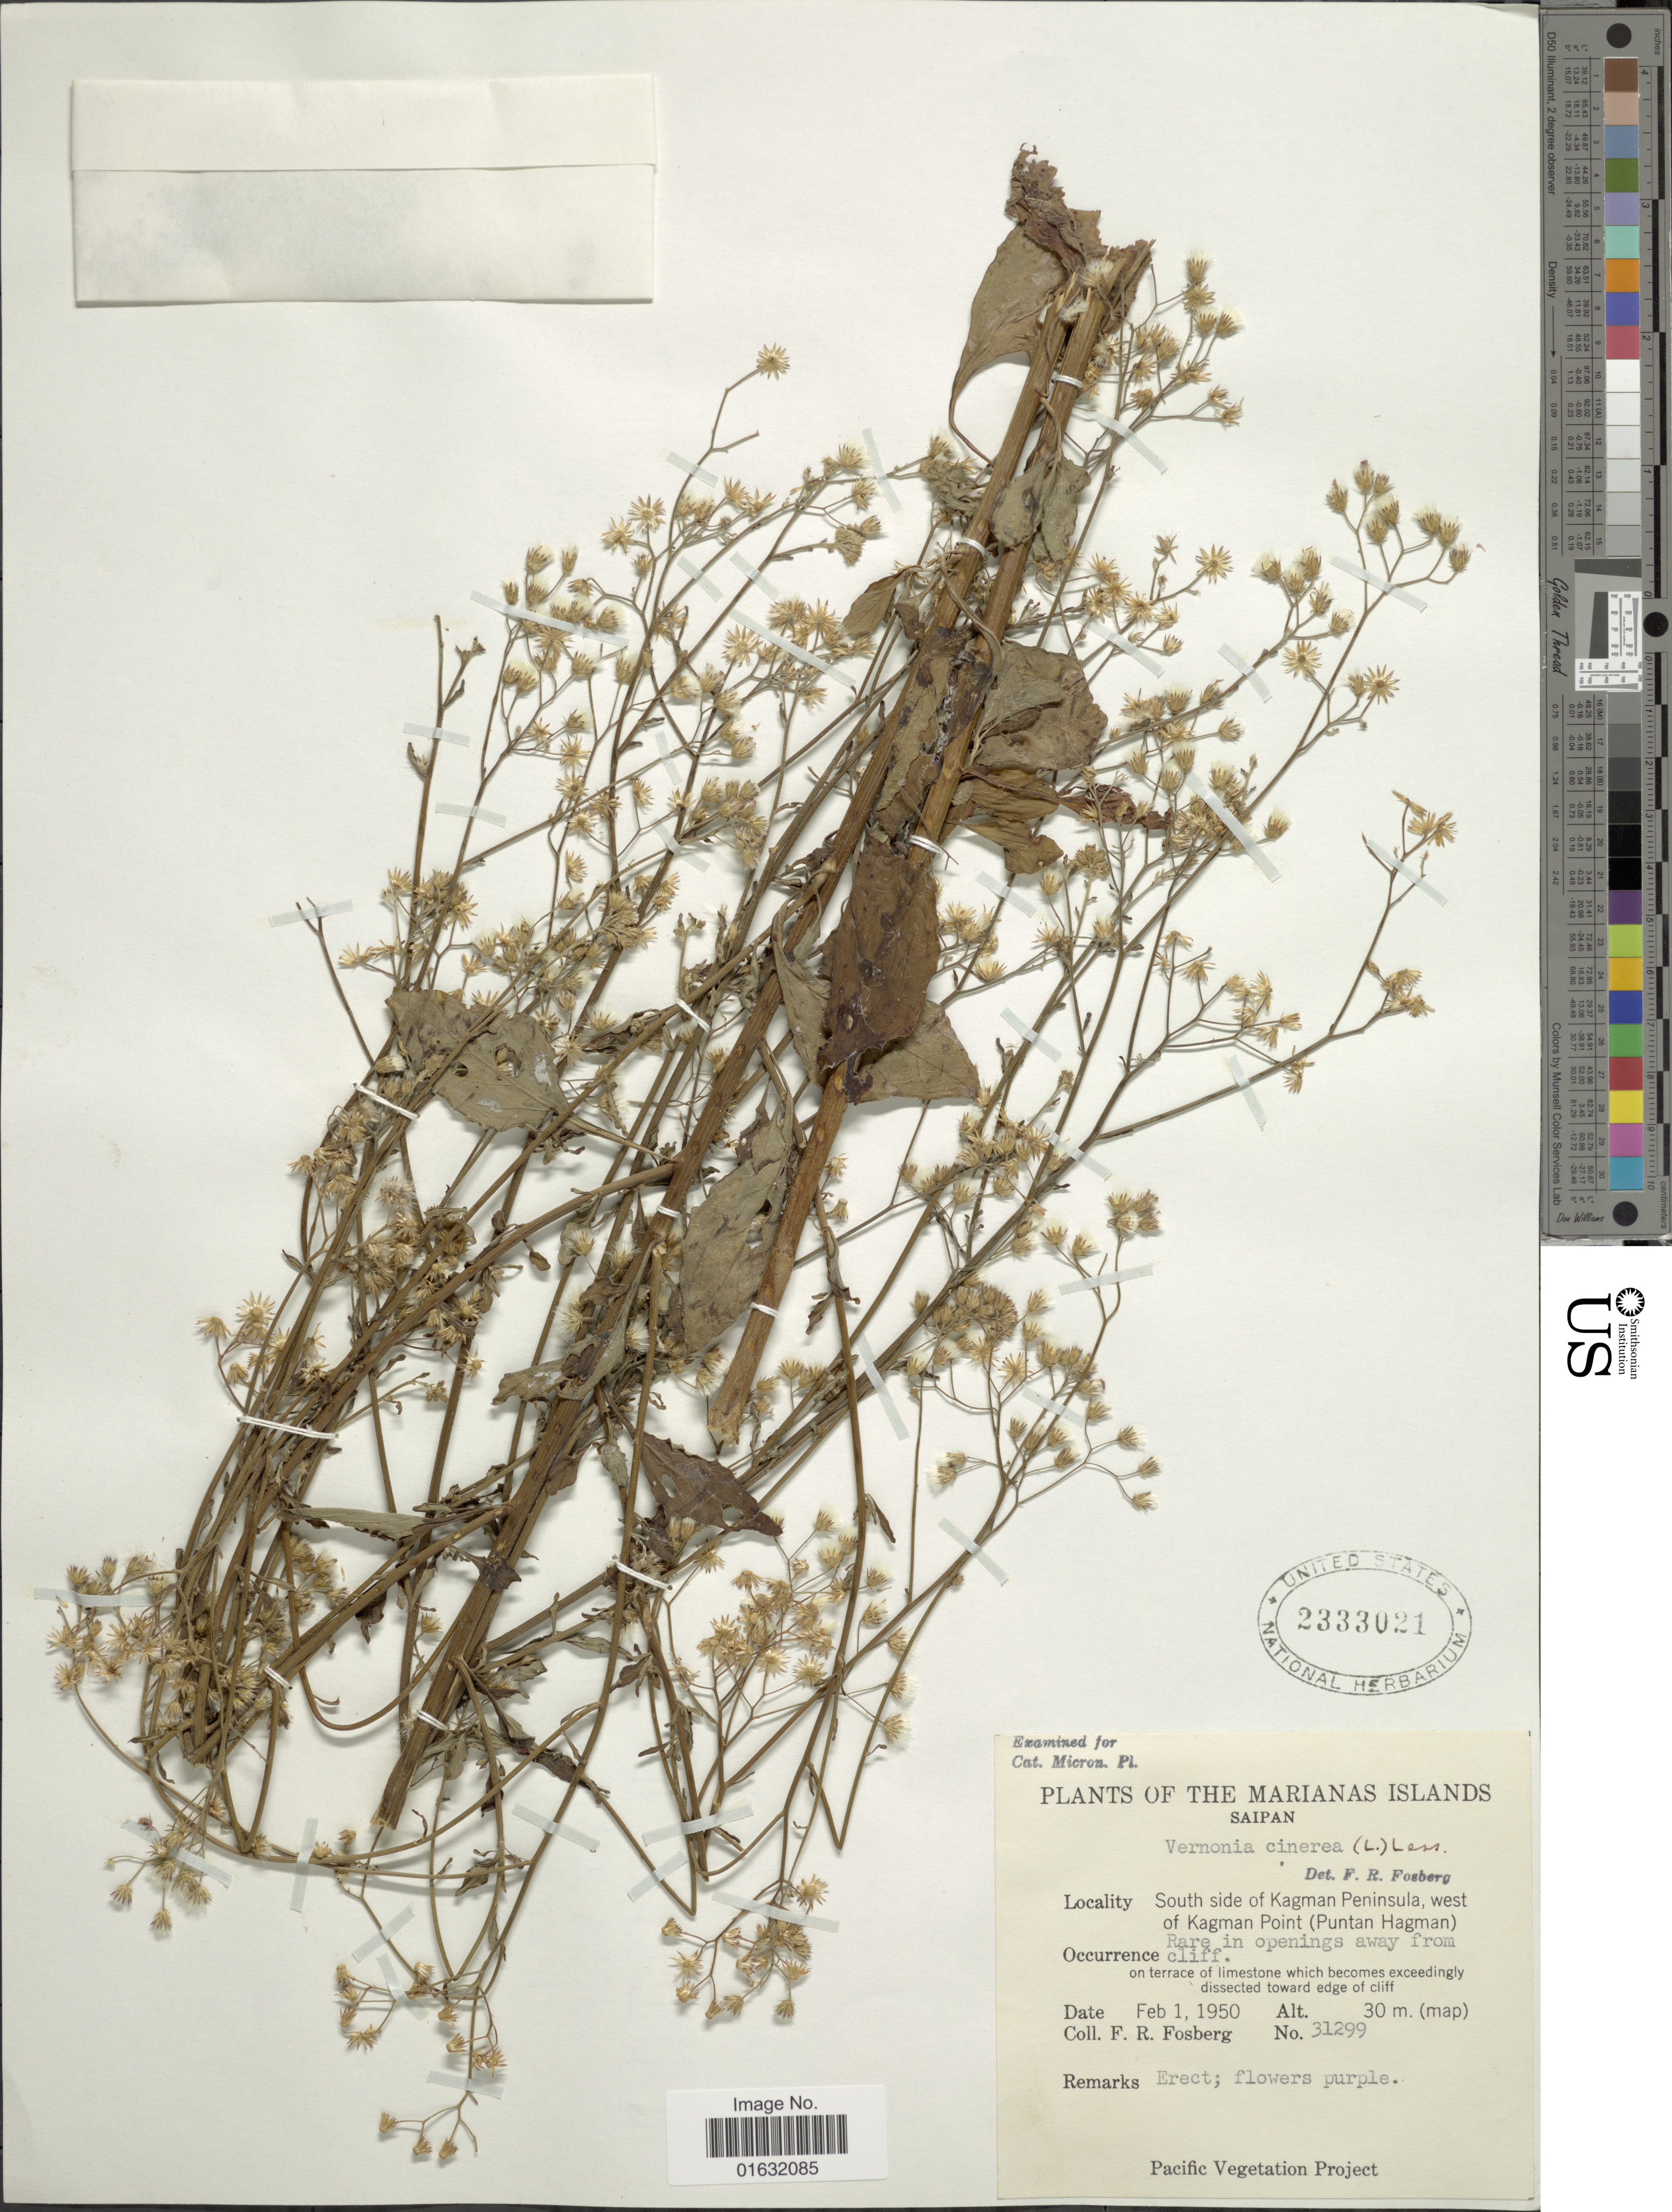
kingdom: Plantae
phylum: Tracheophyta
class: Magnoliopsida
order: Asterales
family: Asteraceae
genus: Cyanthillium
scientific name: Cyanthillium cinereum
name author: (L.) H. Rob.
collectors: F. R. Fosberg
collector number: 31299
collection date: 1950-02-01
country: Northern Mariana Islands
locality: The Marianas Islands, Saipan. South side of Kagman Peninsula, west of Kagman Point (Puntan Hagman).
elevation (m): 30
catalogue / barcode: US 2333021